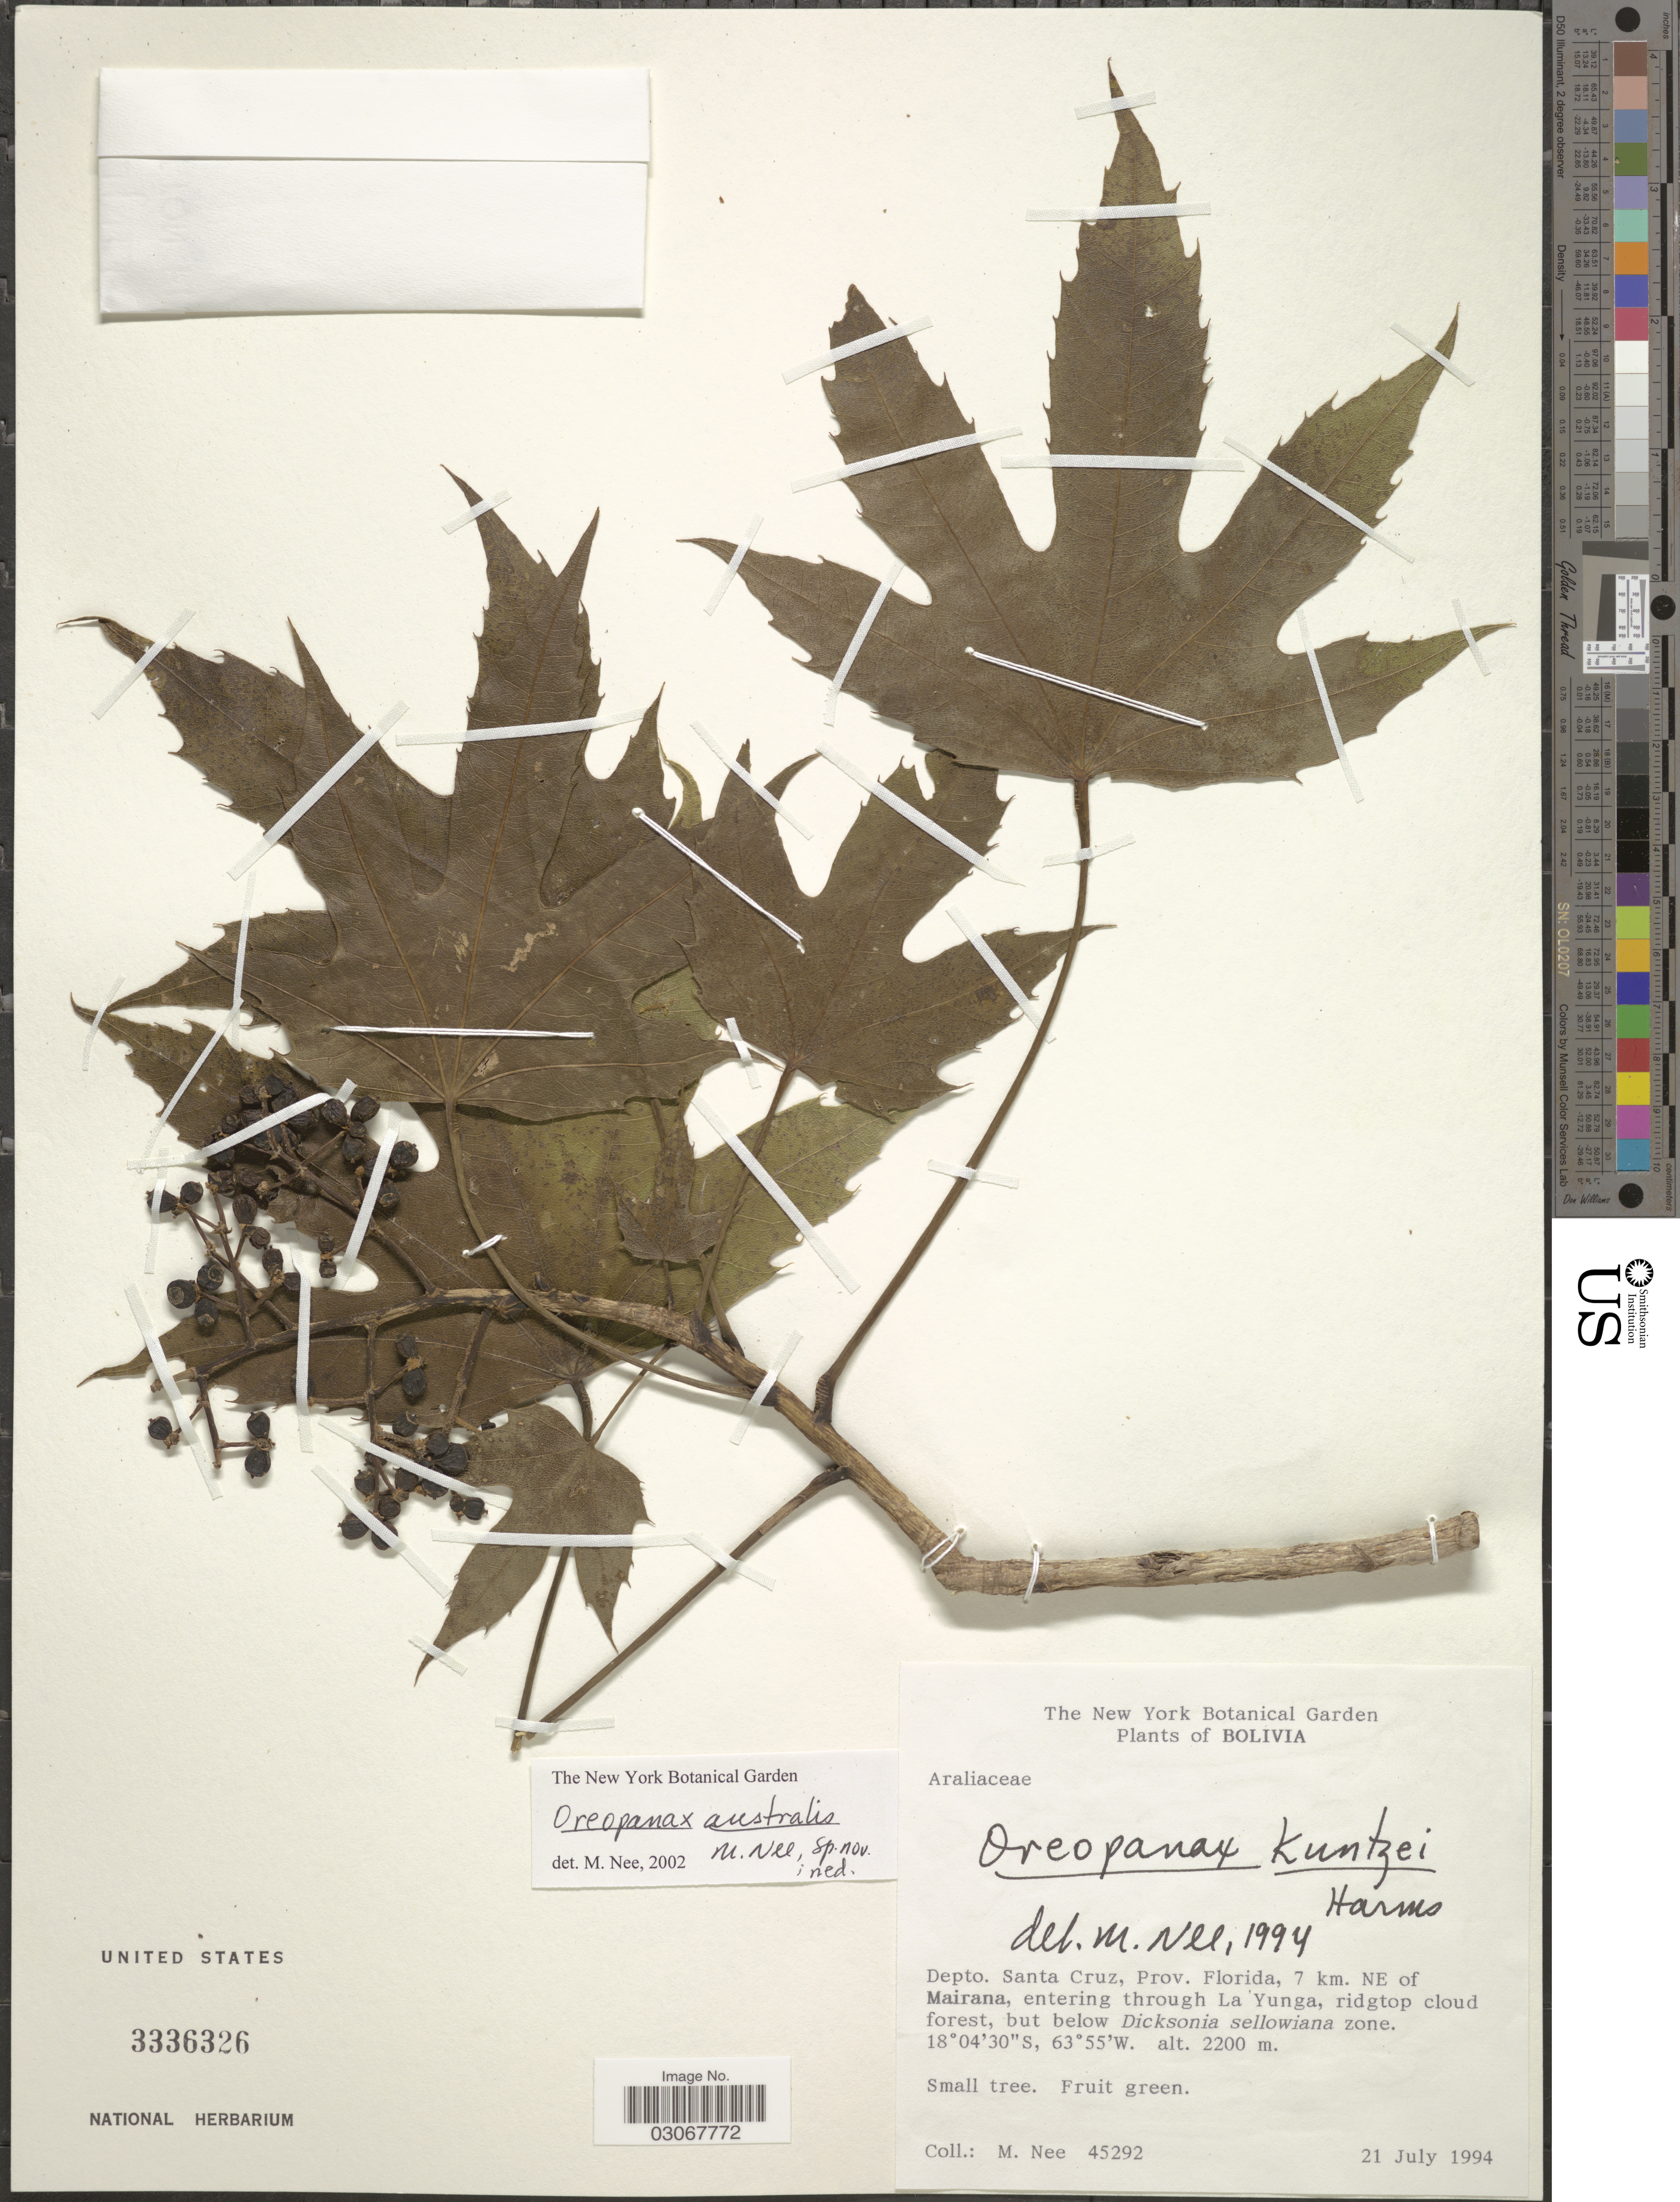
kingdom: Plantae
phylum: Tracheophyta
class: Magnoliopsida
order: Apiales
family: Araliaceae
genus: Oreopanax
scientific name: Oreopanax australis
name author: M. Nee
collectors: M. Nee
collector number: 45292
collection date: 1994-07-21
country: Bolivia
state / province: Santa Cruz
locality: Depto. Santa Cruz, Prov. Florida, 7 km. NE of Mairana, entering through La Yunga, ridgtop cloud forest.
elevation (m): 2200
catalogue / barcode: US 3336326